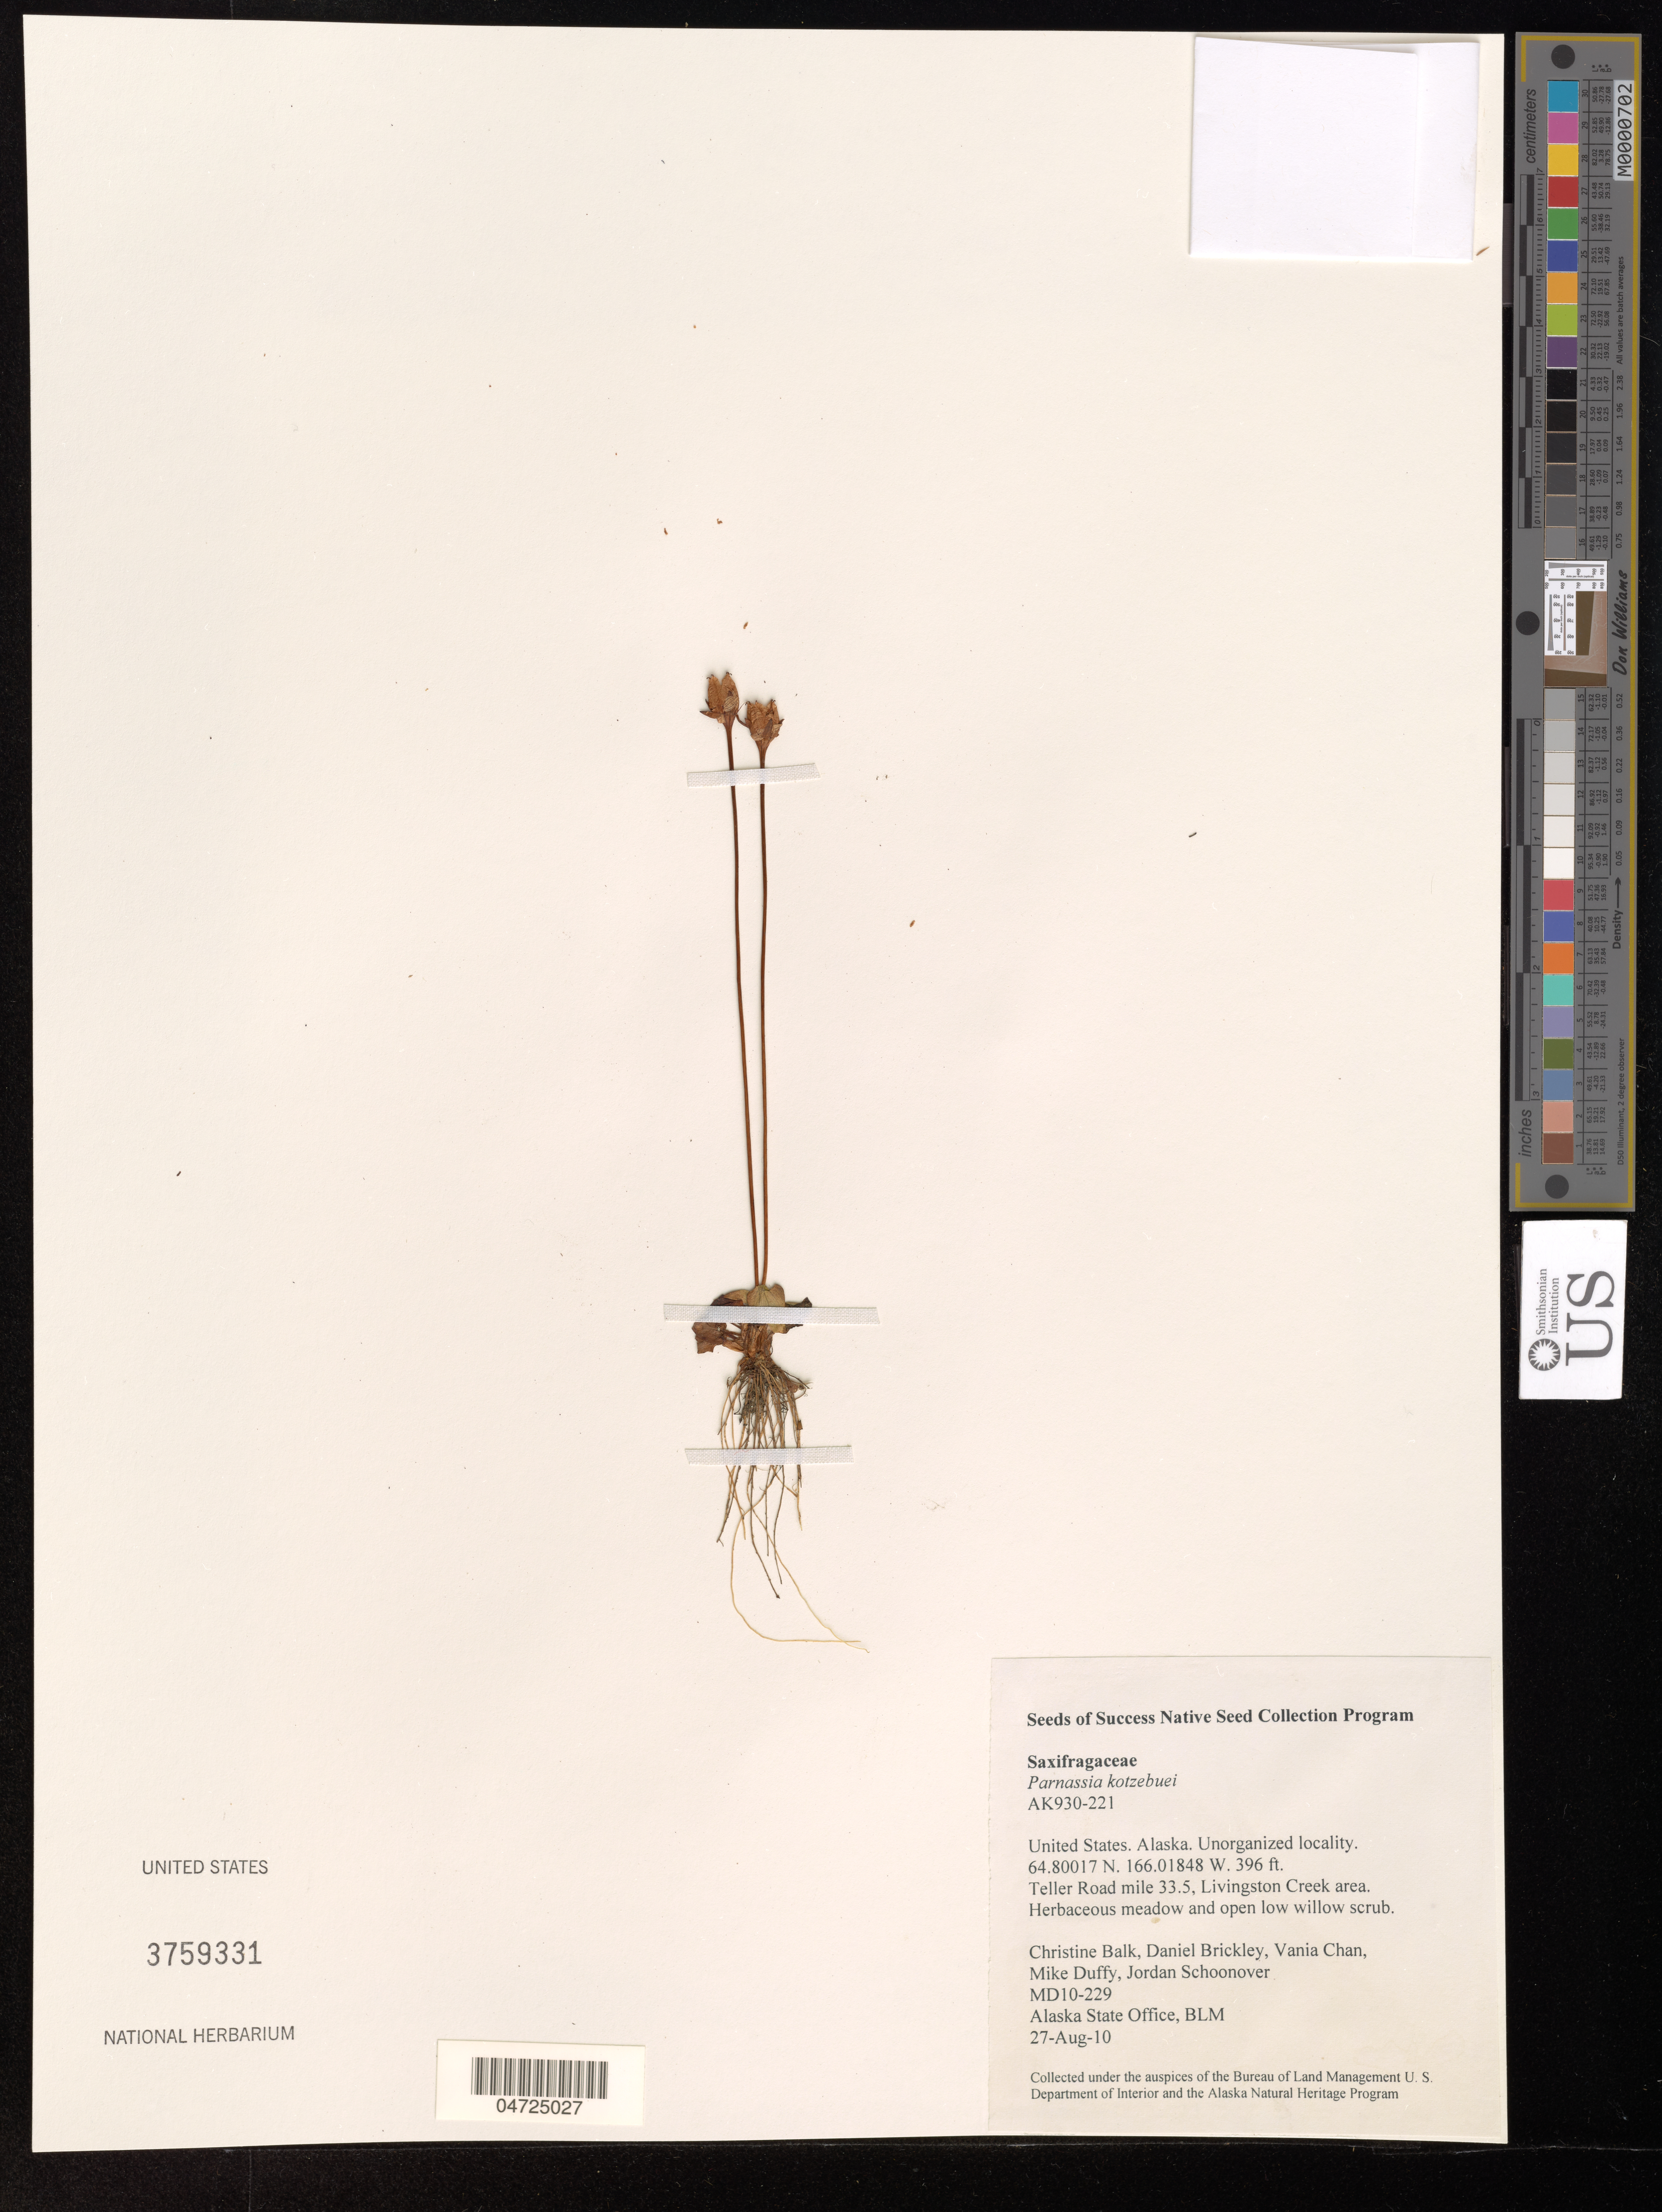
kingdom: Plantae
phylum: Tracheophyta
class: Magnoliopsida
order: Celastrales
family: Parnassiaceae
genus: Parnassia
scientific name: Parnassia kotzebuei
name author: Cham. ex Spreng.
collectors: C. Balk, D. Brickley, V. Chan & M. Duffy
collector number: MD10-229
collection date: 2010-08-27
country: United States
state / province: Alaska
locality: Teller Road mile 33.5, Livingston Creek area.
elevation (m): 121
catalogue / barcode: US 3759331